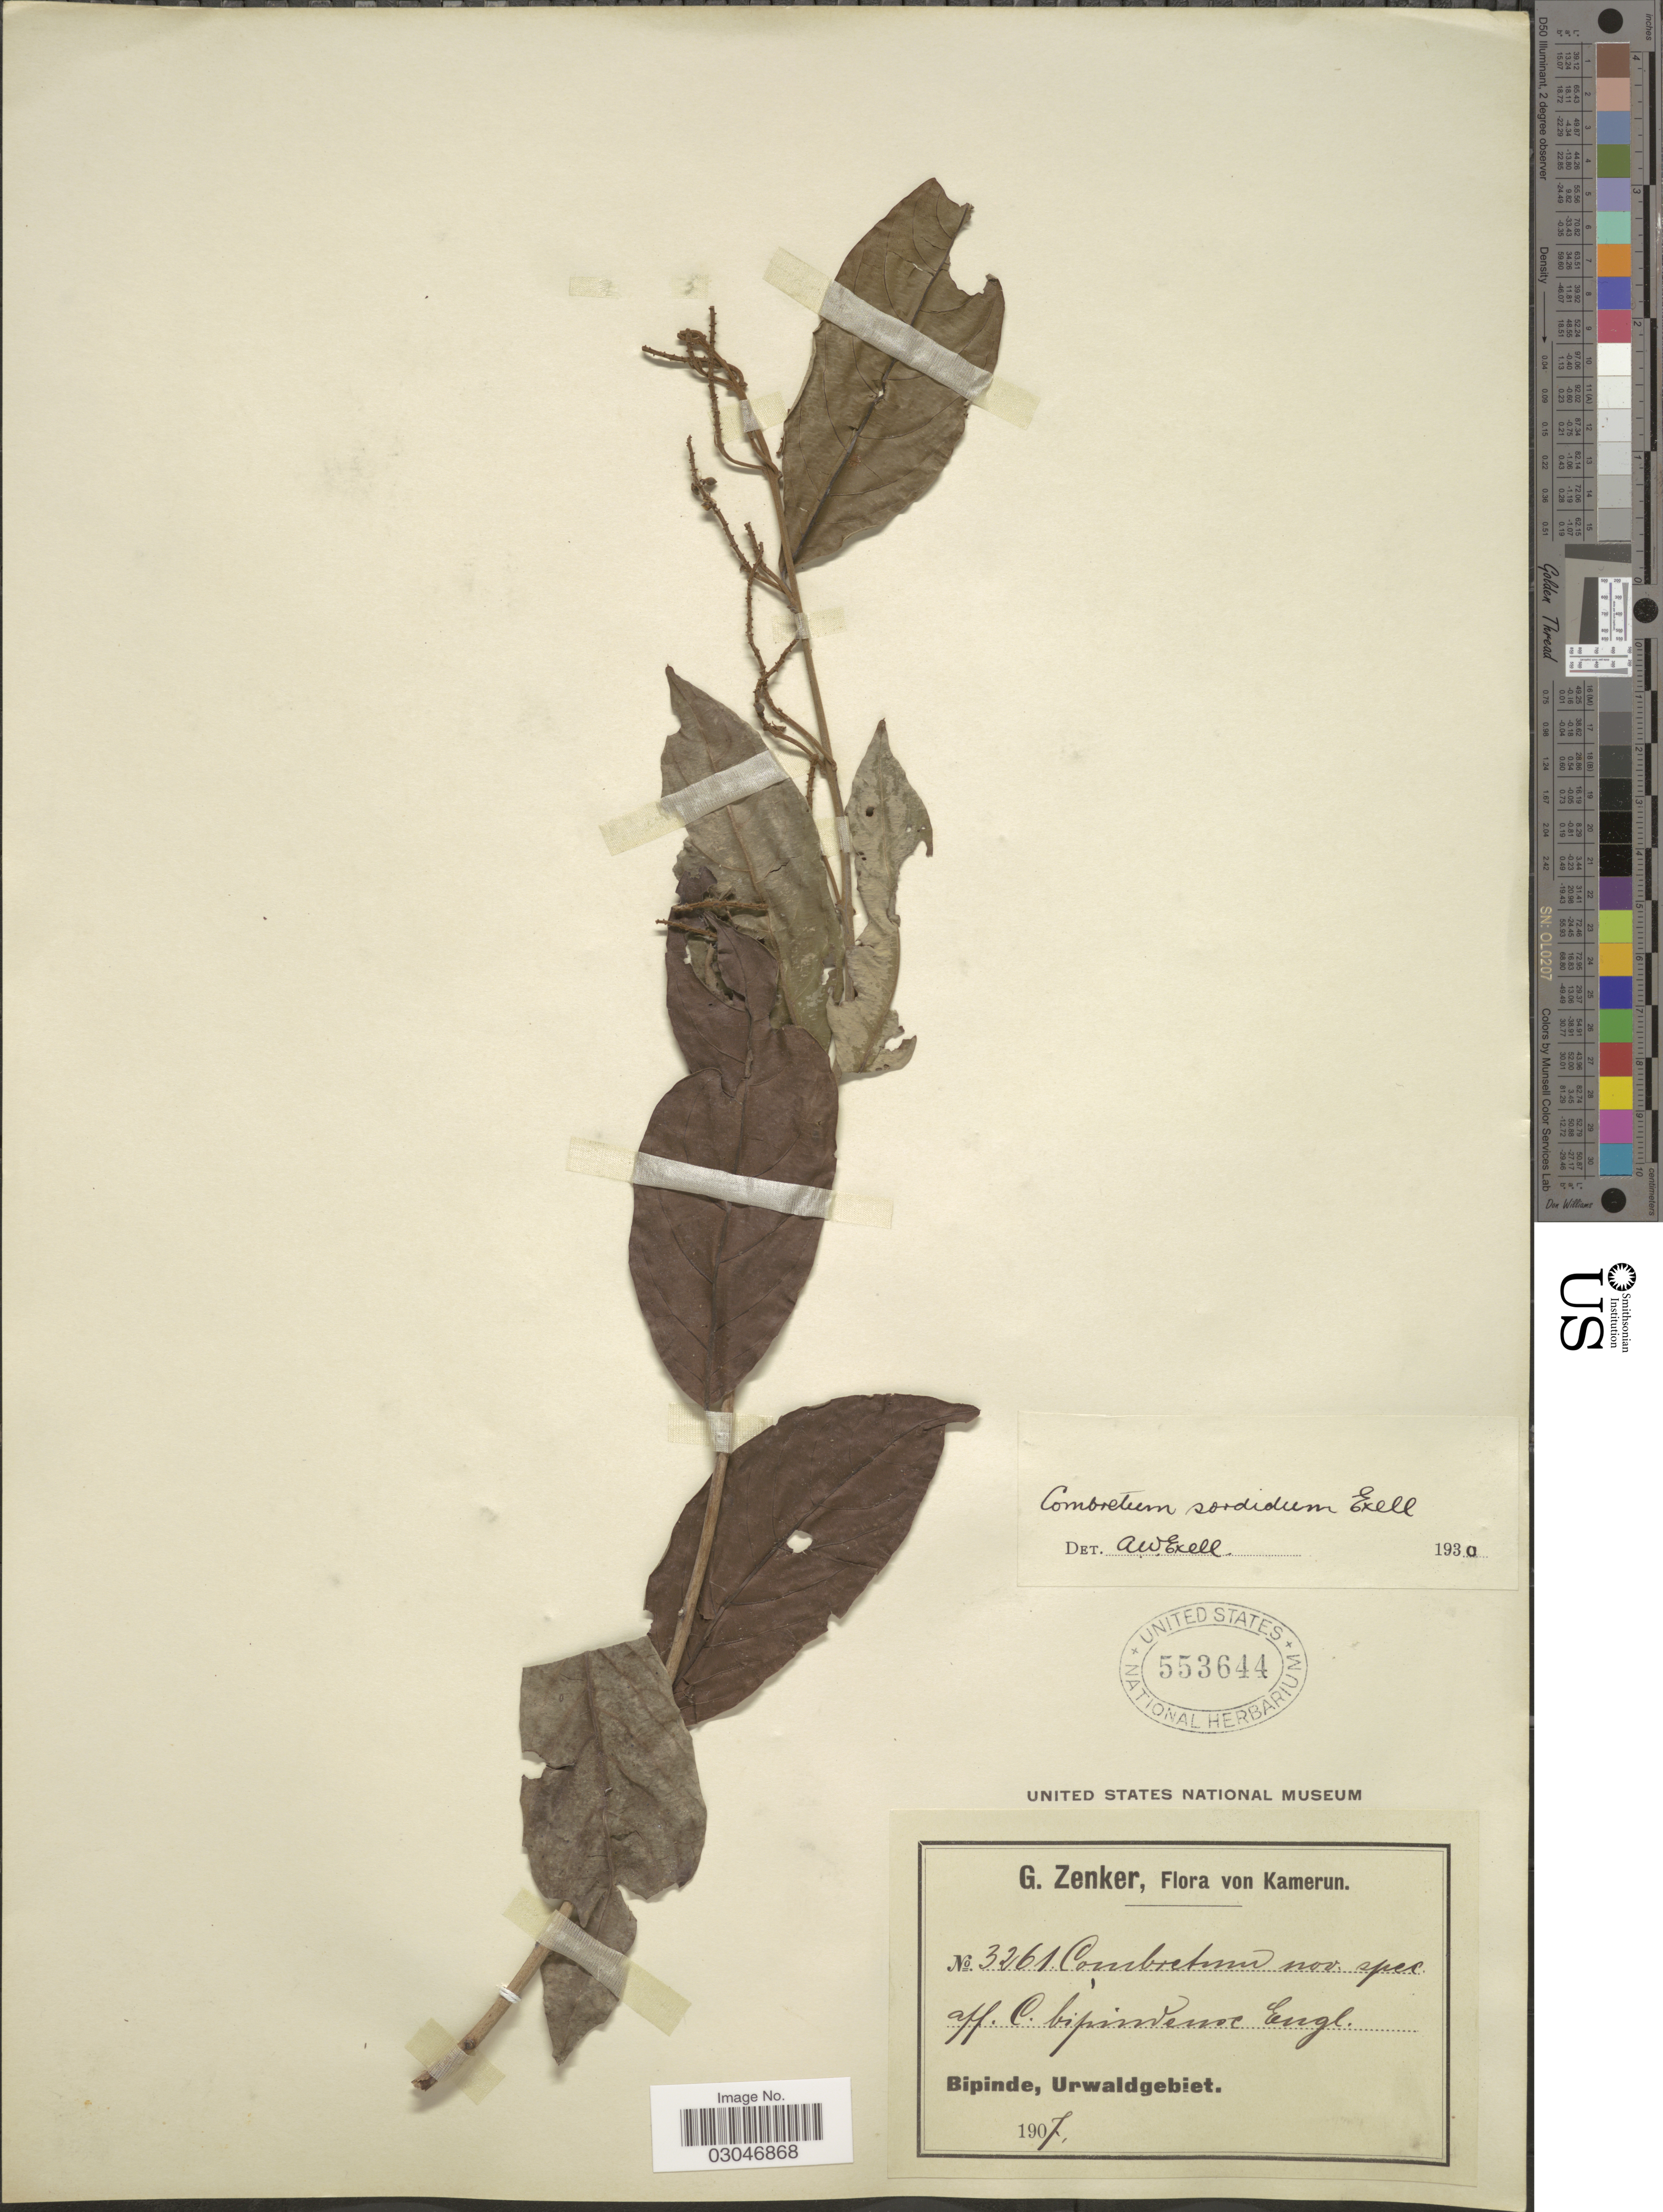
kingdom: Plantae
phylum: Tracheophyta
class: Magnoliopsida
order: Myrtales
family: Combretaceae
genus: Combretum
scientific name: Combretum sordidum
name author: Exell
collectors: G. A. Zenker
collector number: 3261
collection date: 1907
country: Cameroon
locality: Kamerun, Bipinde, Urwaldgebiet.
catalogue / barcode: US 553644